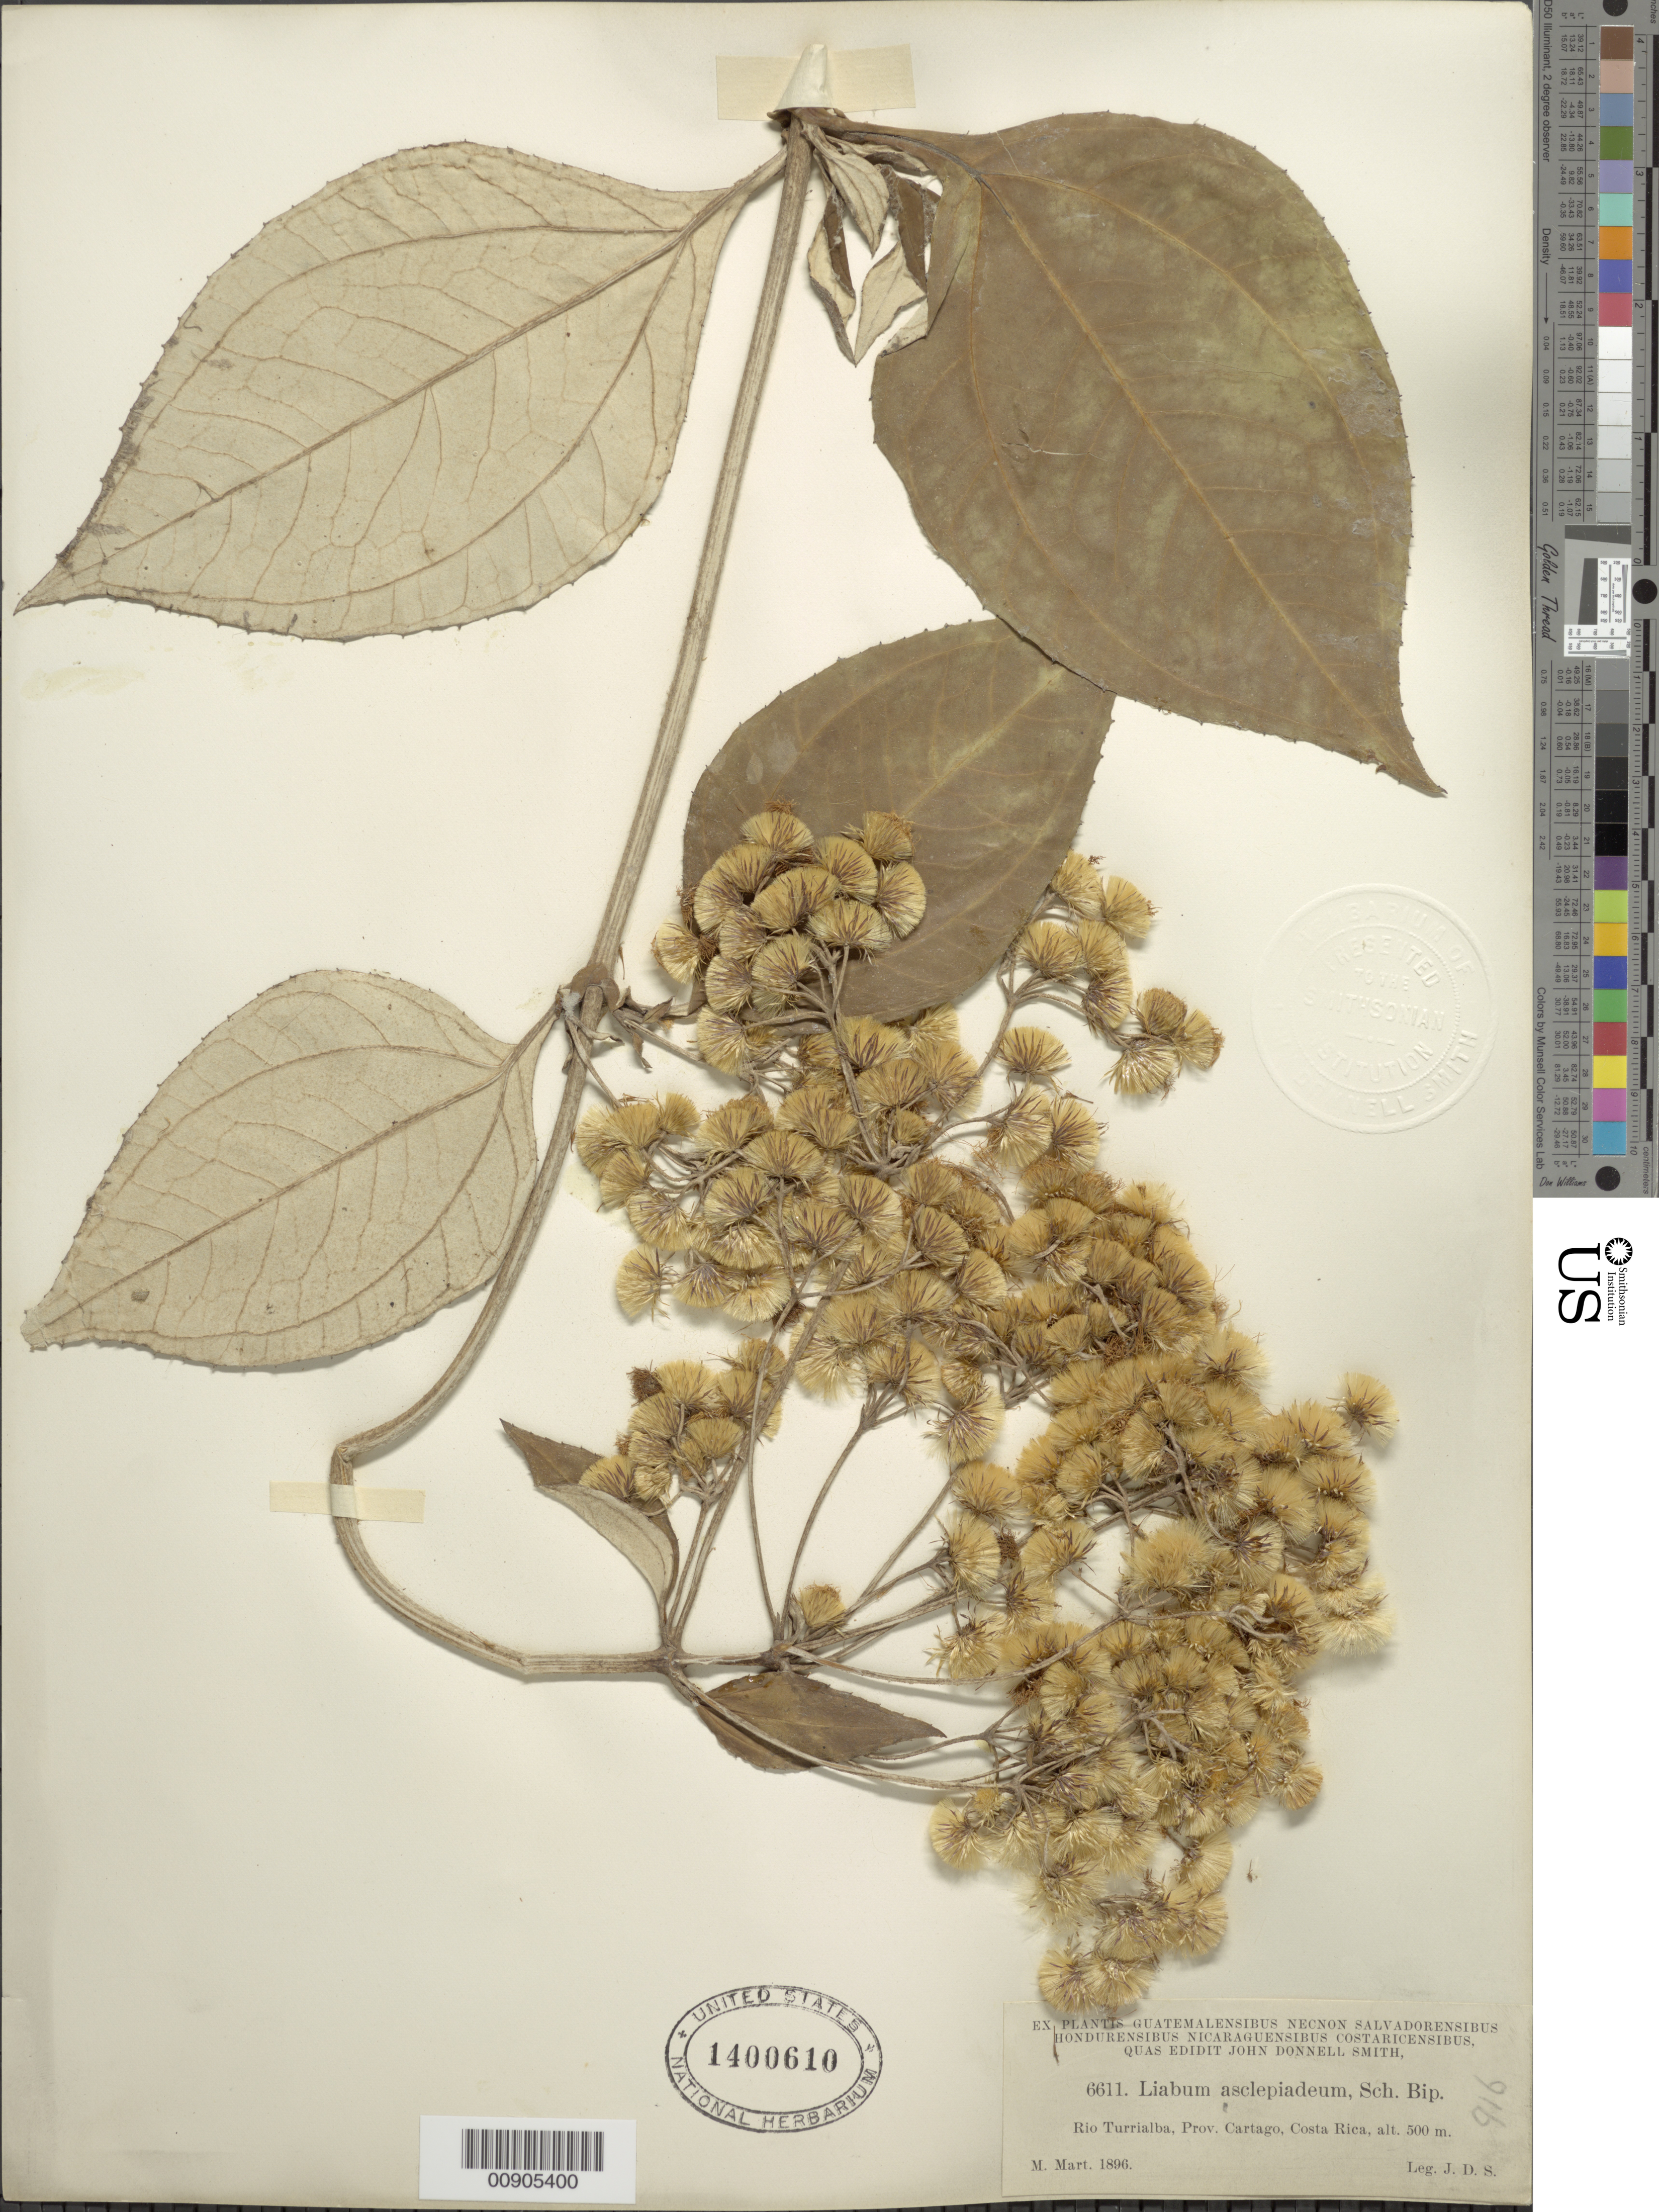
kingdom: Plantae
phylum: Tracheophyta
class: Magnoliopsida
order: Asterales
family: Asteraceae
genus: Liabum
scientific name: Liabum asclepiadeum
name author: Sch. Bip.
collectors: J. D. Smith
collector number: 6611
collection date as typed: March 1896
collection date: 1896-03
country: Costa Rica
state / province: Cartago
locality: Rio Turrialba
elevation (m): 500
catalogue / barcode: US 1400610